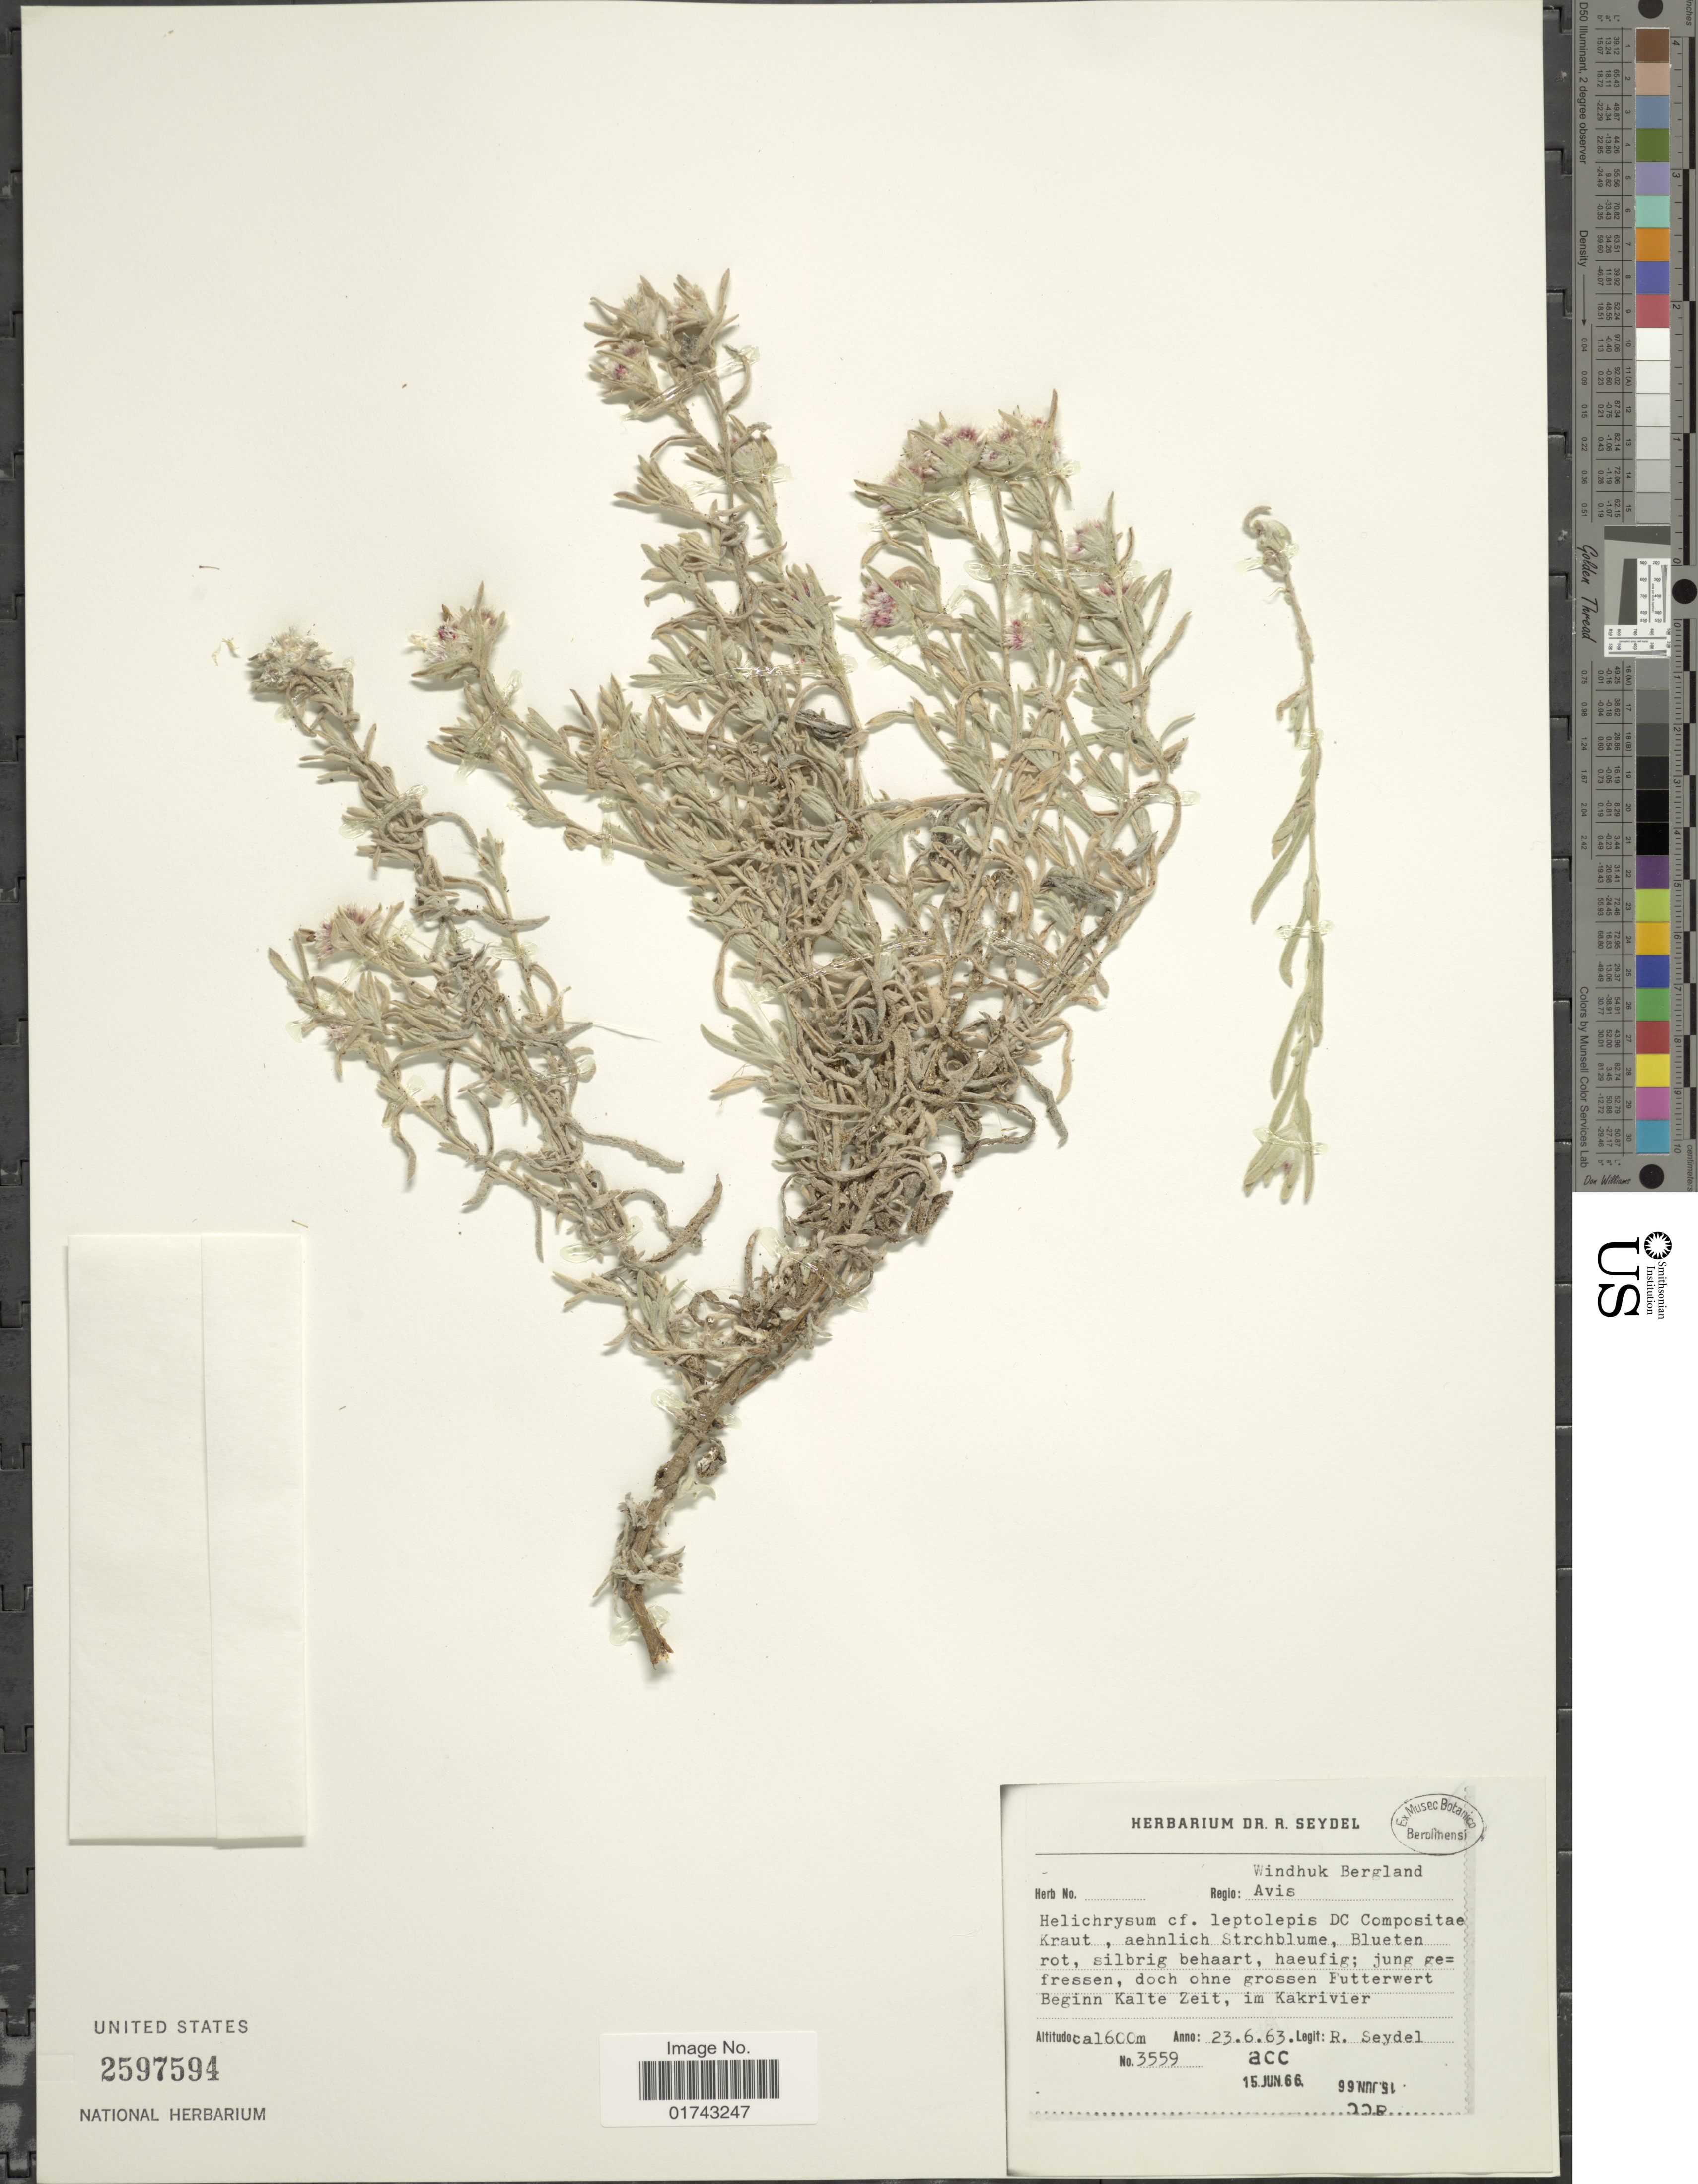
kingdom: Plantae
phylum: Tracheophyta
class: Magnoliopsida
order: Asterales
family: Asteraceae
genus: Helichrysum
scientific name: Helichrysum leptolepis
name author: DC.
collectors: R. Seydel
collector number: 3559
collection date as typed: Transcribed d/m/y: 23/6/63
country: Namibia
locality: Windhuk Bergland, Regio: Avis, jung gezfressen, doch ohn grossen Futterwert Beginn Kalte Zeit, im Kakrivier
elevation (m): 1600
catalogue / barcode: US 2597594